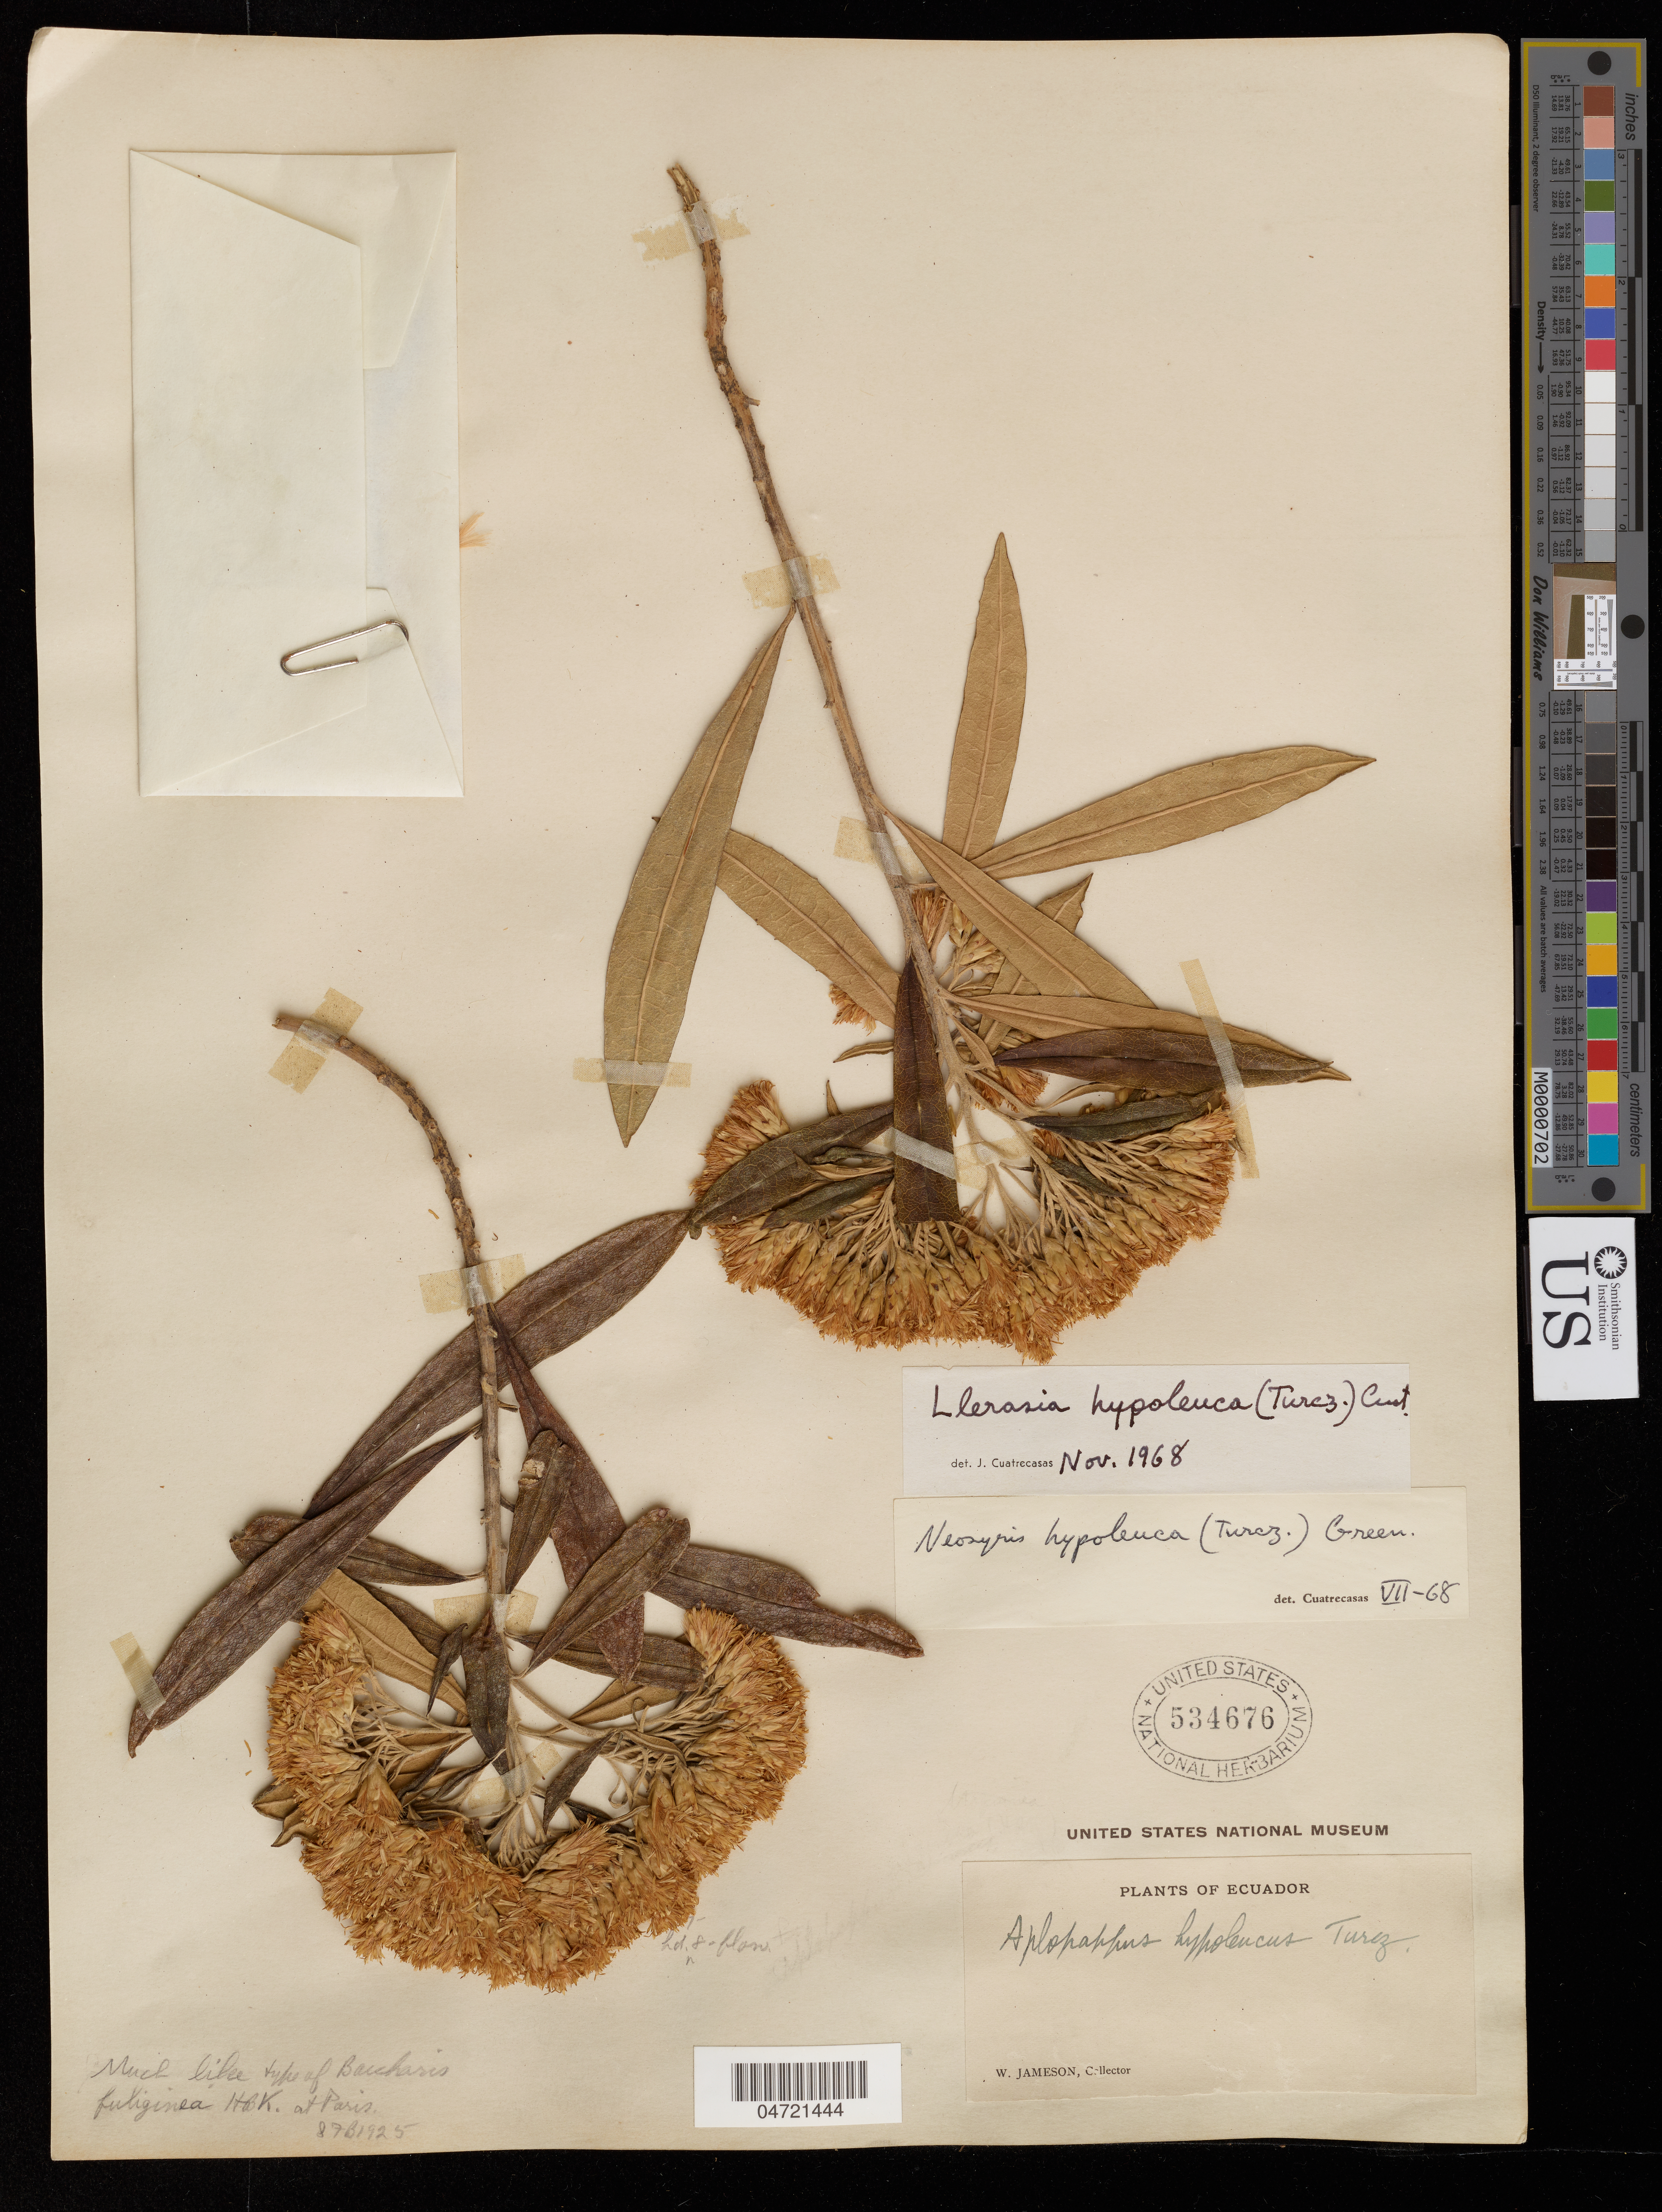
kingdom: Plantae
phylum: Tracheophyta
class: Magnoliopsida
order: Asterales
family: Asteraceae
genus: Llerasia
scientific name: Llerasia hypoleuca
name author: (Turcz.) Cuatrec.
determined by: Cuatrecasas, J.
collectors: W. Jameson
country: Ecuador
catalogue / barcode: US 534676